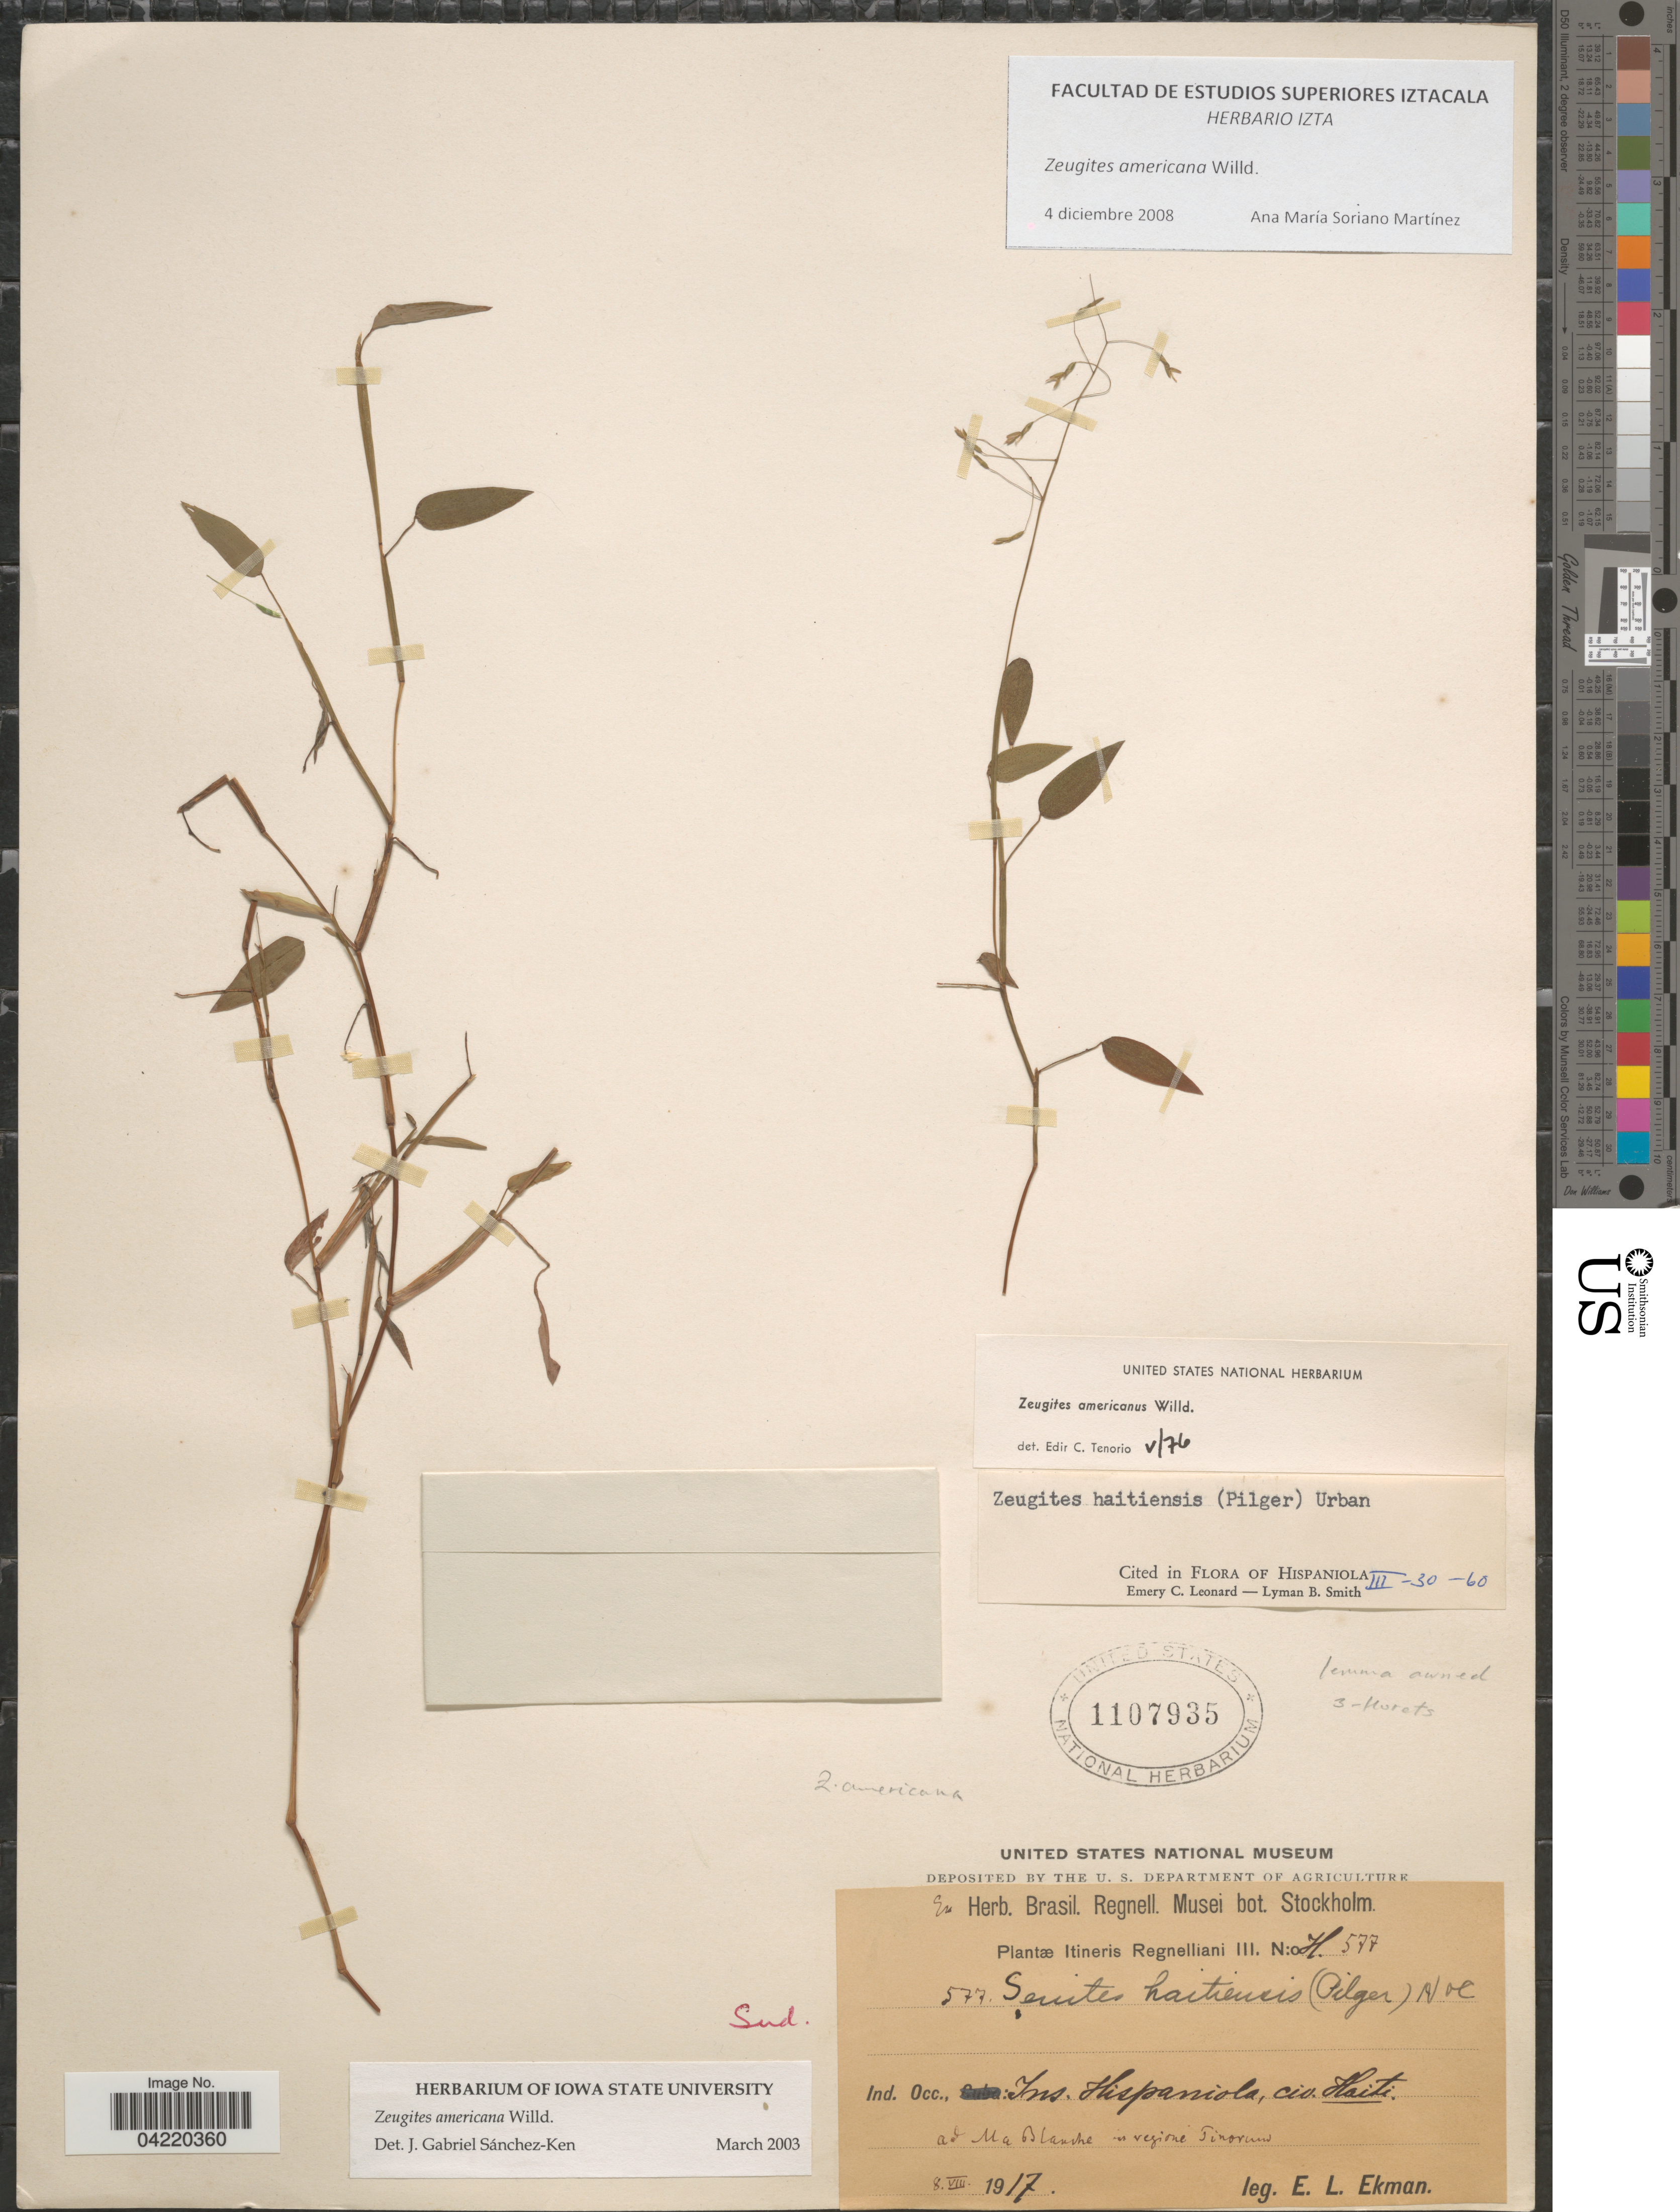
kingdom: Plantae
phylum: Tracheophyta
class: Liliopsida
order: Poales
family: Poaceae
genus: Zeugites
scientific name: Zeugites americanus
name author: Willd.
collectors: E. L. Ekman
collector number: H577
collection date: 1917-08-08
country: Haiti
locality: Itineris Regnelliani III. Ind. Occ., Ins. Hispaniola, civ. Haiti ad Ma Blanche in regione Tinorand.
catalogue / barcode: US 1107935